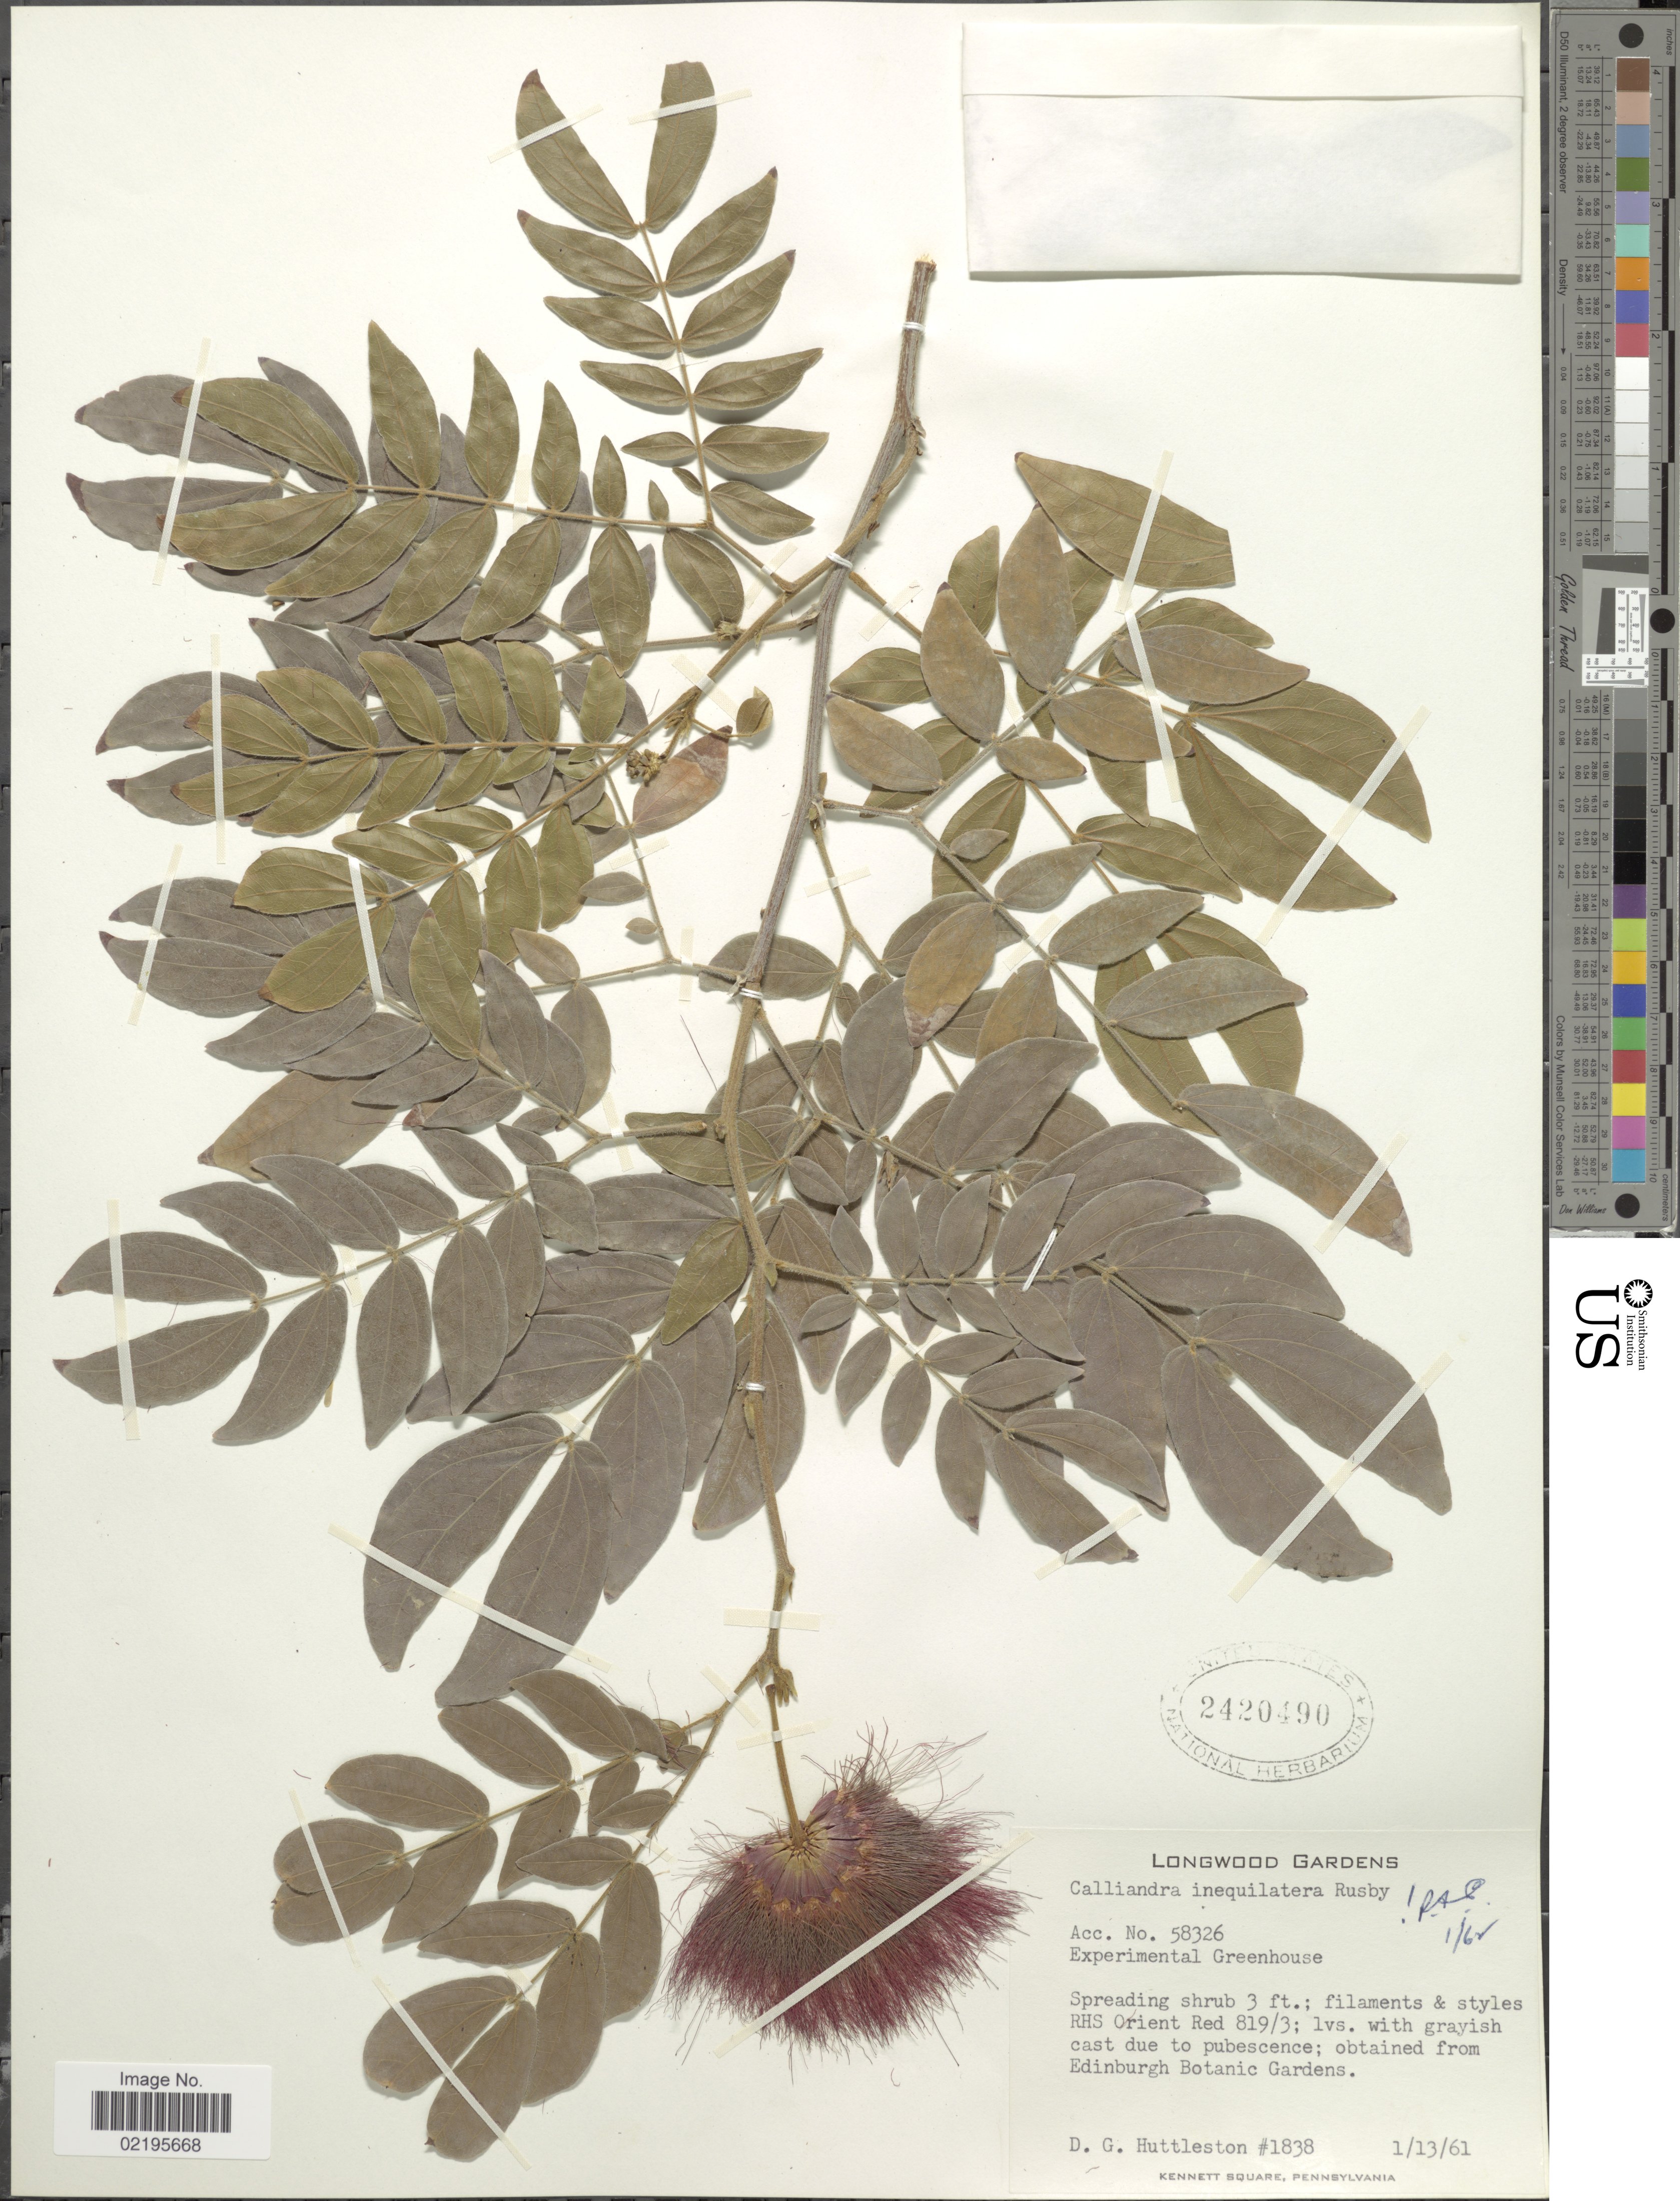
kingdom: Plantae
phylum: Tracheophyta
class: Magnoliopsida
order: Fabales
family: Fabaceae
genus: Calliandra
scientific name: Calliandra inaequilatera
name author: Rusby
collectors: D. G. Huttleston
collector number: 1838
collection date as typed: Transcribed d/m/y: 13/1/61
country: United States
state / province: Pennsylvania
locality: Longwood Gardens, Acc, No 58326 Experimental Greenhouse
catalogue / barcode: US 2420490